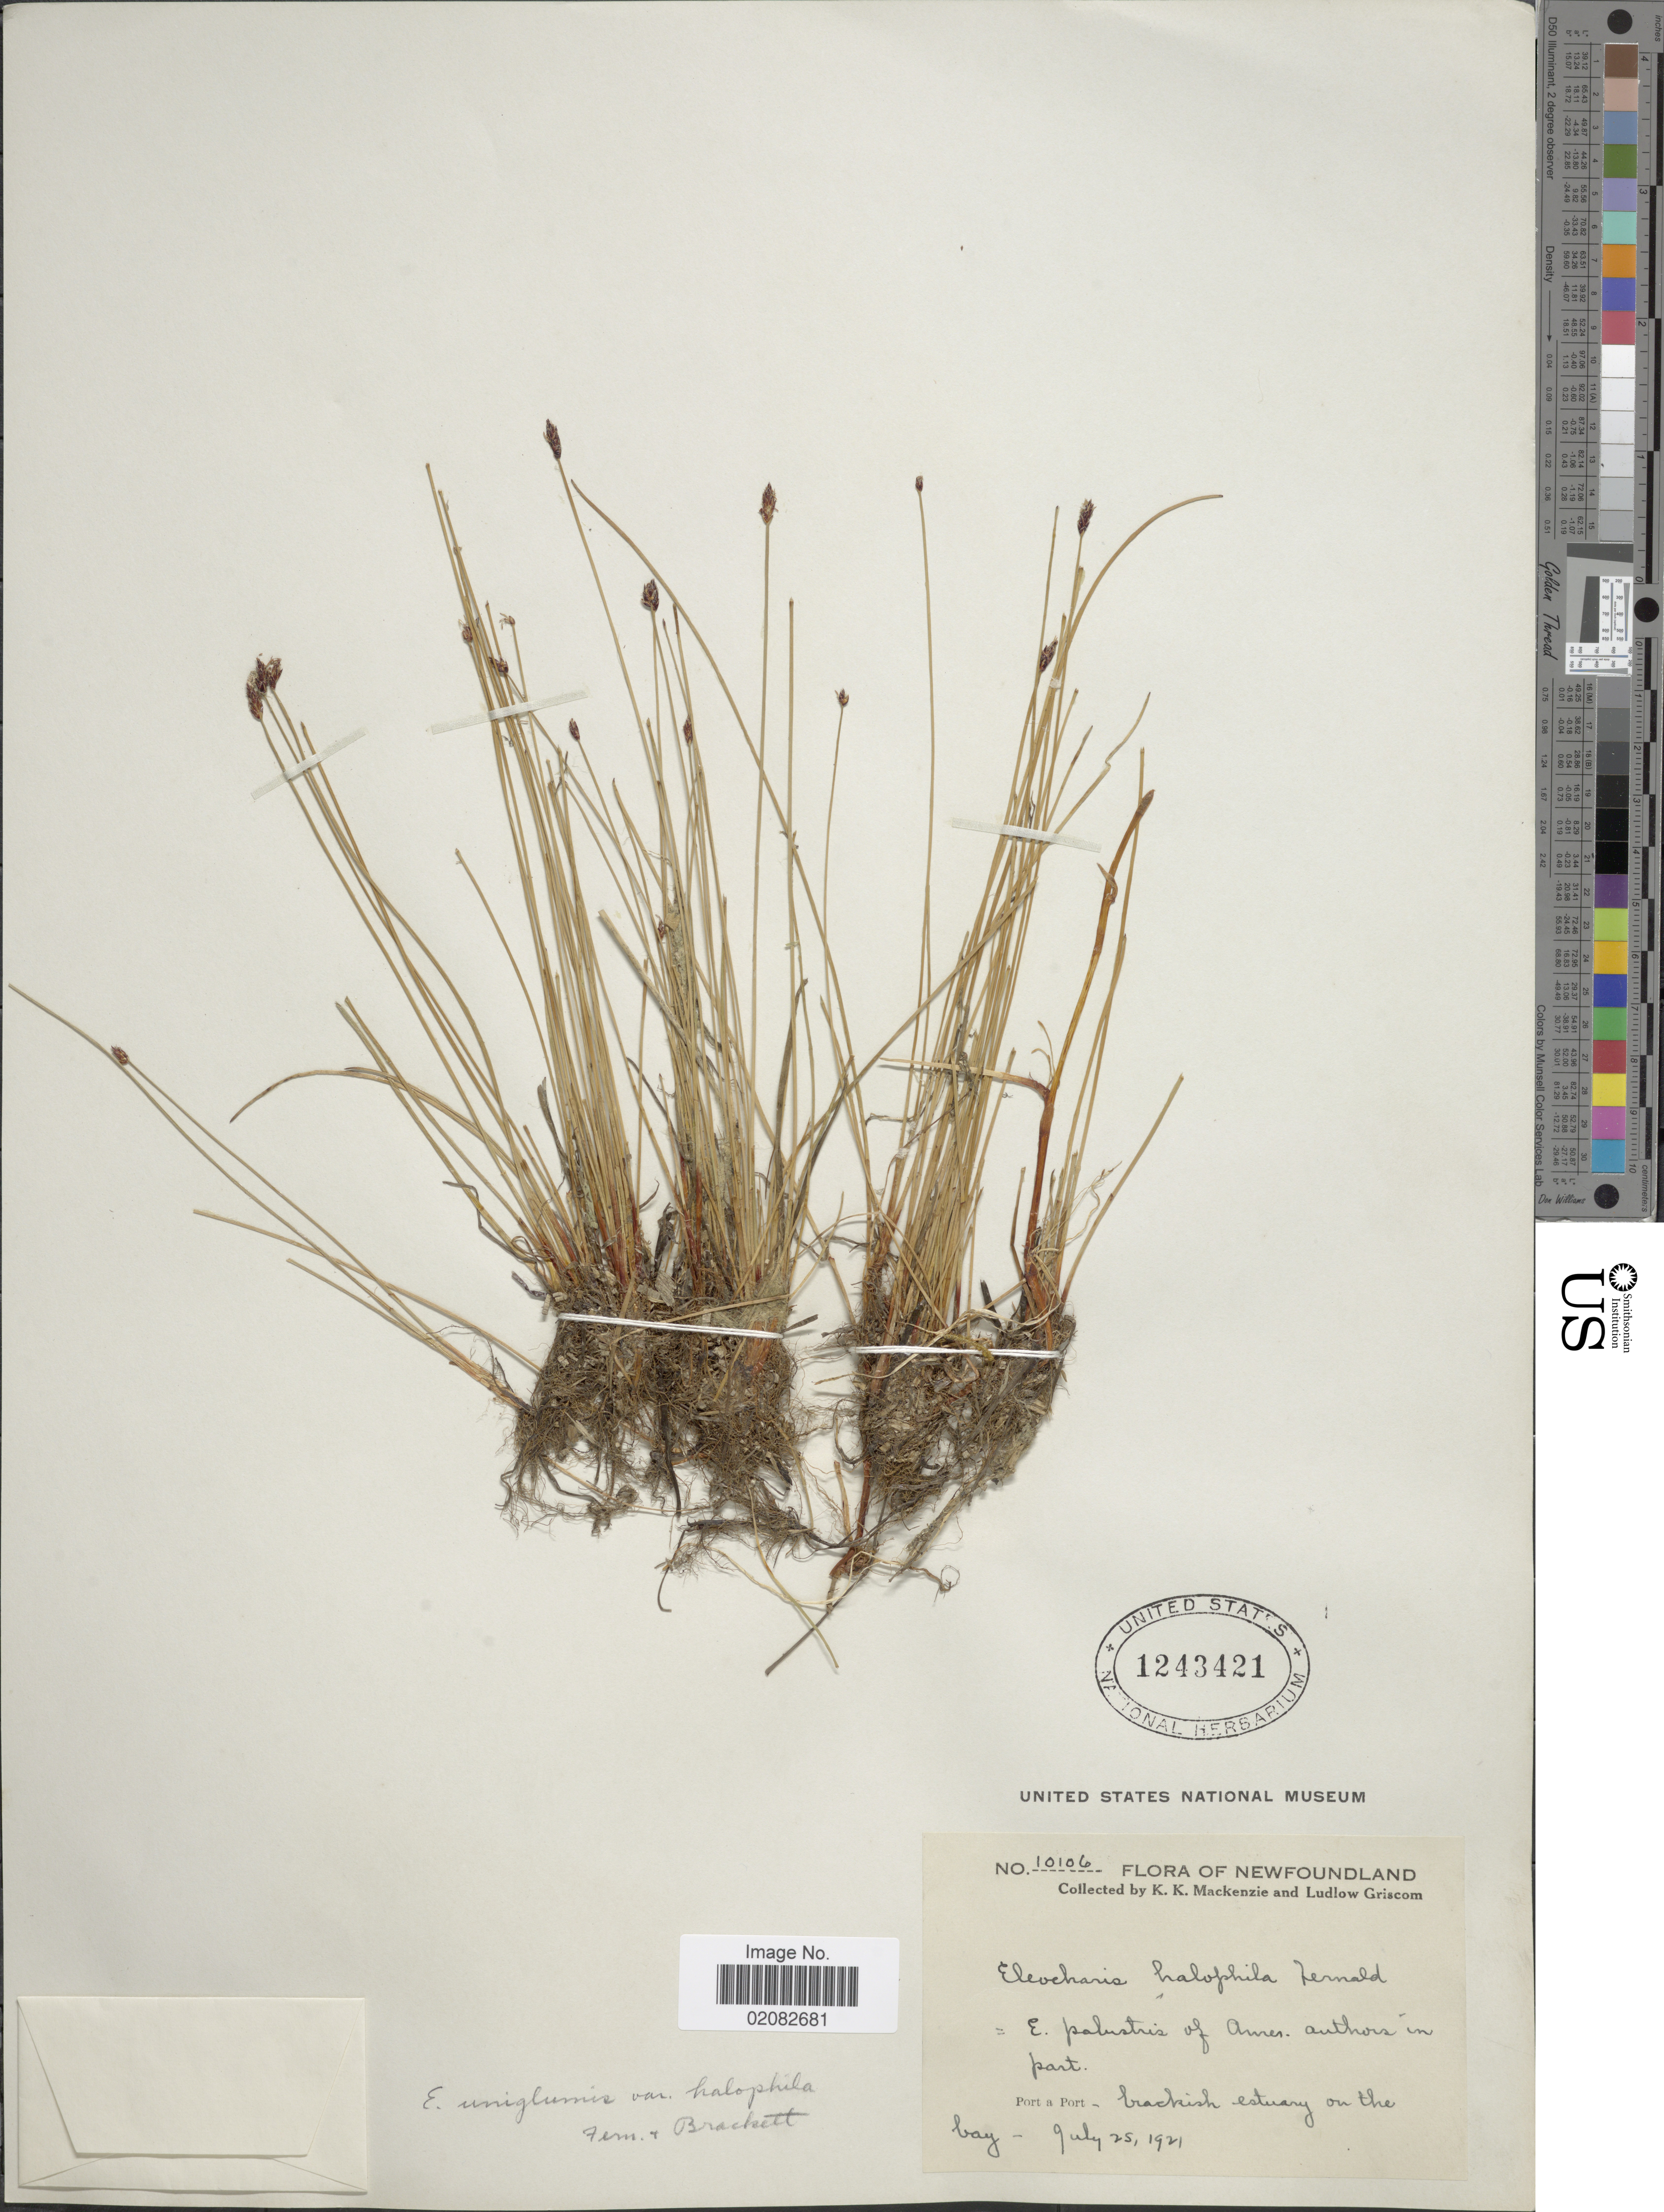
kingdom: Plantae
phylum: Tracheophyta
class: Liliopsida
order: Poales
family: Cyperaceae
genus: Eleocharis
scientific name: Eleocharis halophila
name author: (Fernald & Brackett) Fernald & Brackett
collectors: K. K. Mackenzie & L. Griscom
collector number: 10106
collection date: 1921-07-25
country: Canada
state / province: Newfoundland and Labrador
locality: Port a Port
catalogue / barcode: US 1243421